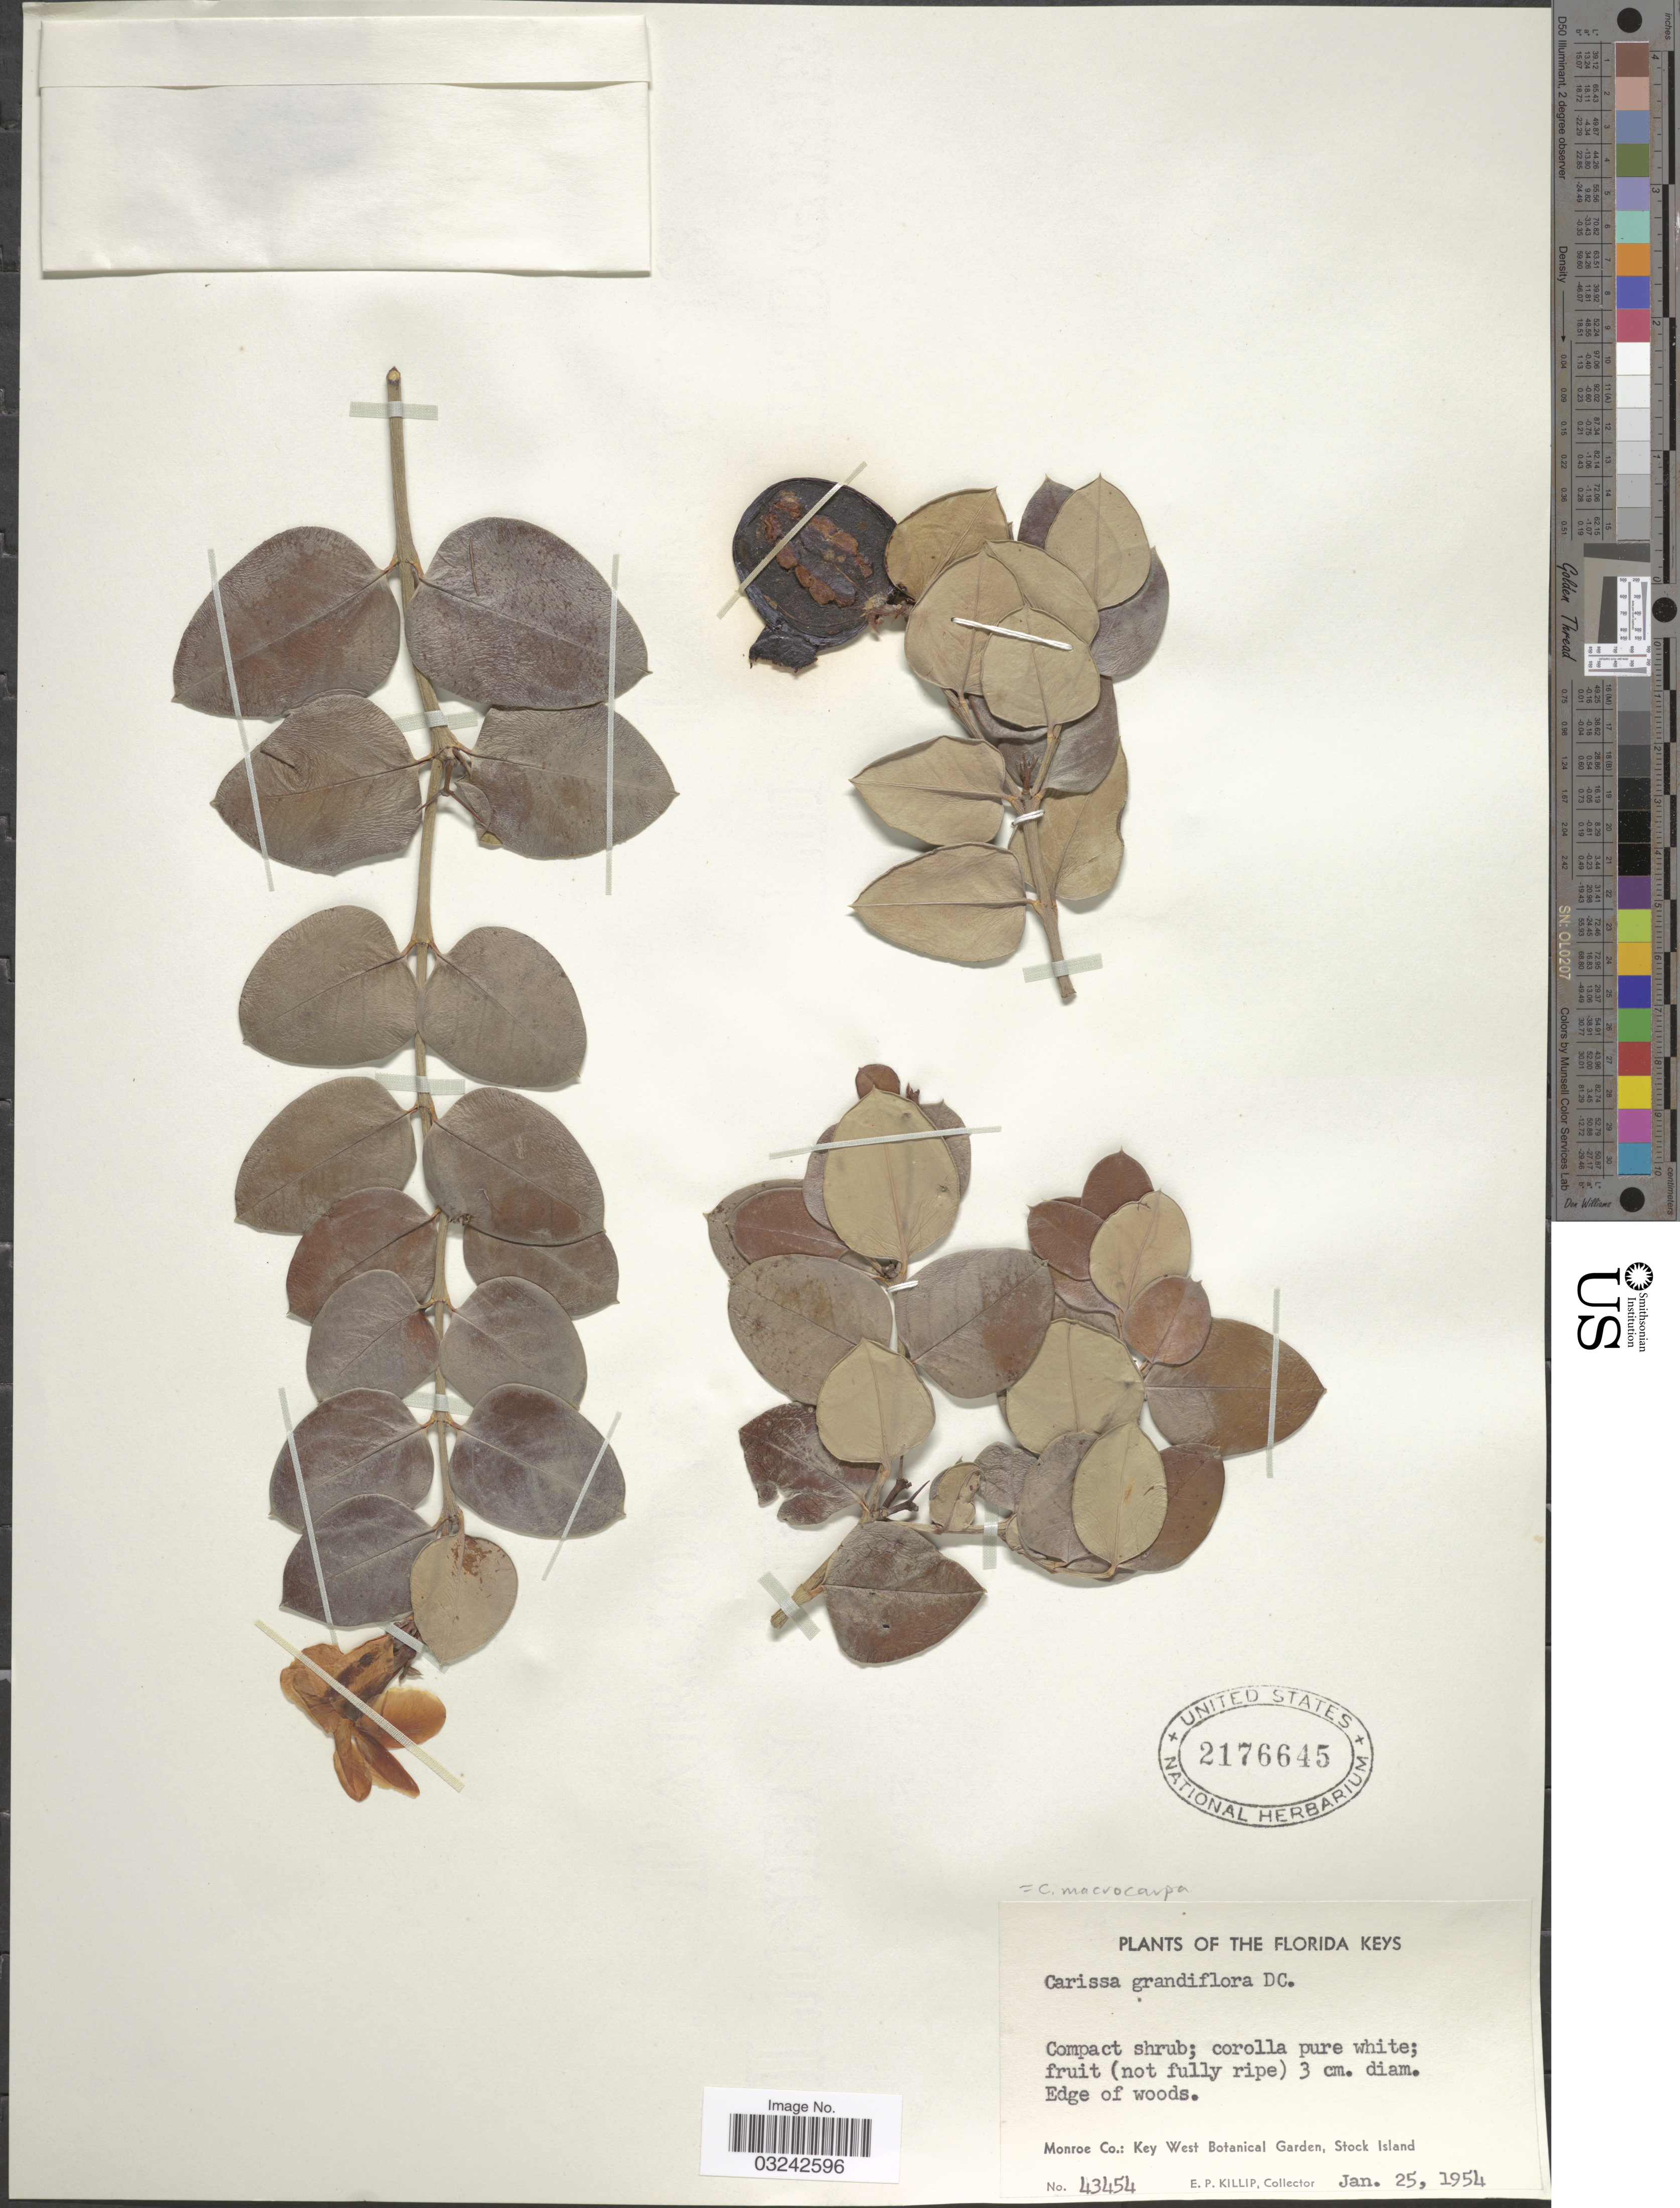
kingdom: Plantae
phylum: Tracheophyta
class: Magnoliopsida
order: Gentianales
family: Apocynaceae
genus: Carissa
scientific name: Carissa macrocarpa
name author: (Eckl.) A. DC.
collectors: E. P. Killip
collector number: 43454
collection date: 1954-01-25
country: United States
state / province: Florida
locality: Florida Keys. Monroe Co.: Key West Botanical Garden, Stock Island.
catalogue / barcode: US 2176645